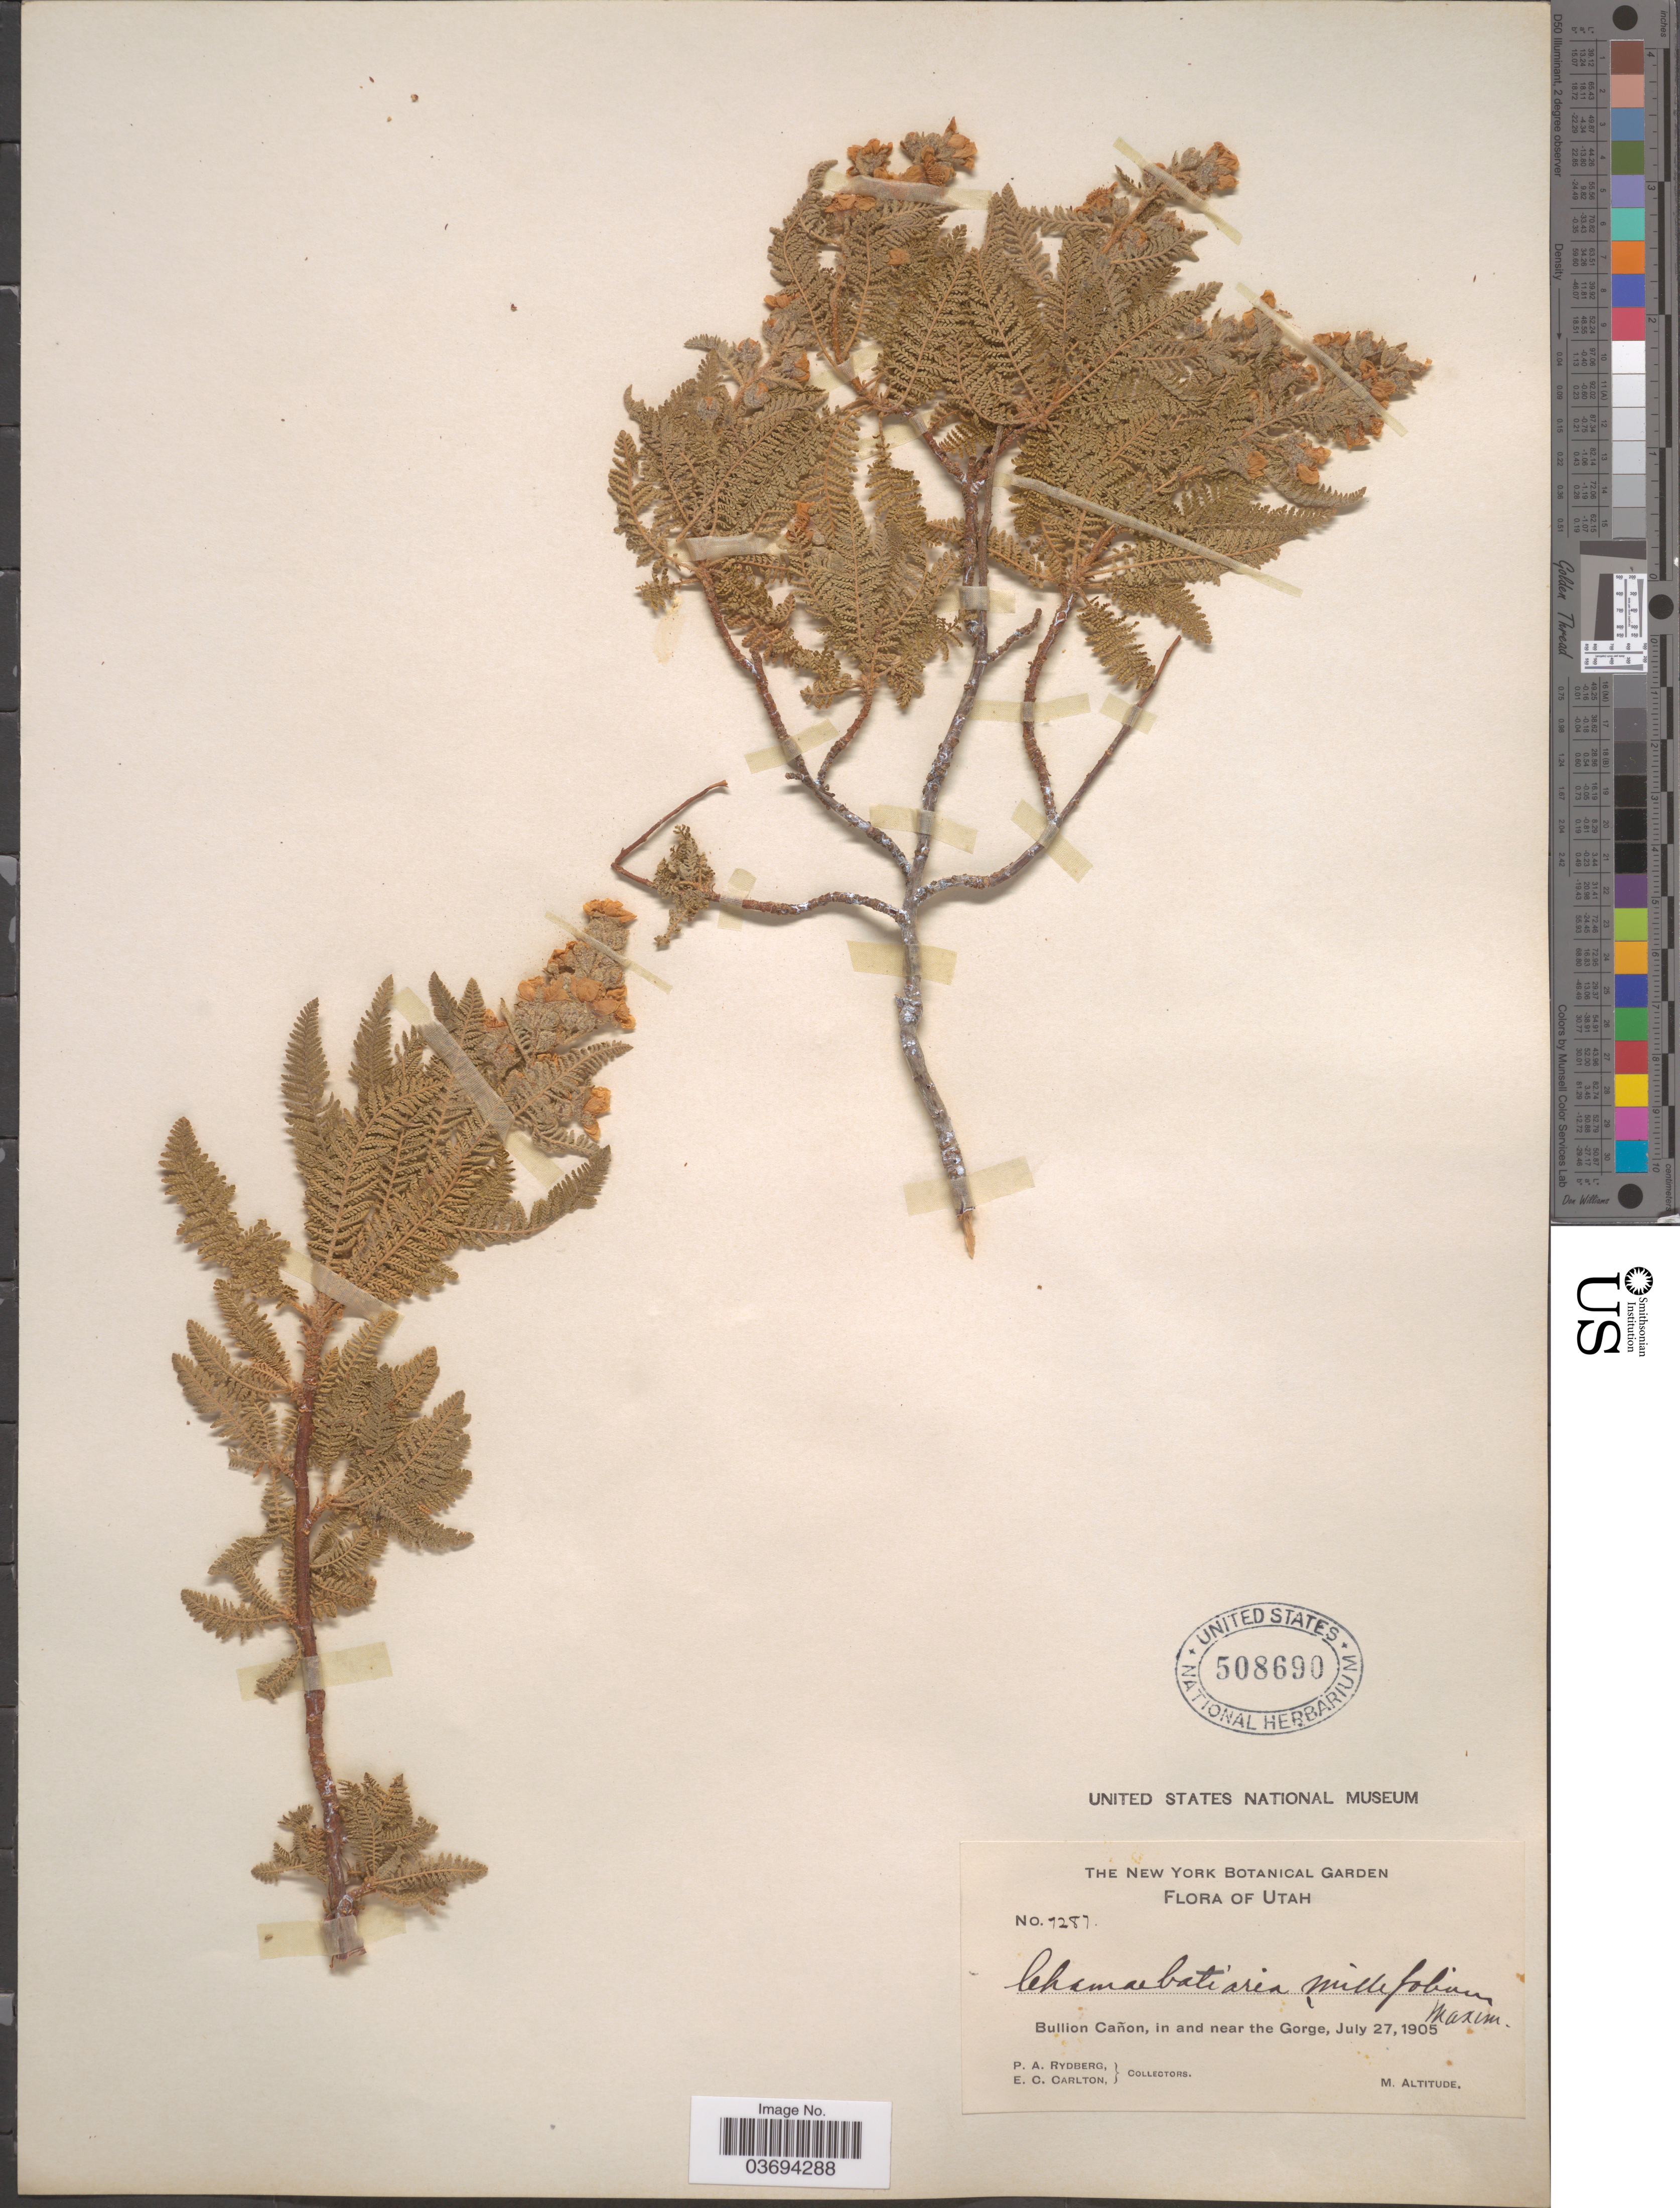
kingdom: Plantae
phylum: Tracheophyta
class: Magnoliopsida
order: Rosales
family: Rosaceae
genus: Chamaebatiaria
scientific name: Chamaebatiaria millefolium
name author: (Torr.) Maxim.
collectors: P. A. Rydberg & E. Carlton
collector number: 7287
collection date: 1905-07-27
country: United States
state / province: Utah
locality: Bullion Cañon, in and near the Gorge.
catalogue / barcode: US 508690